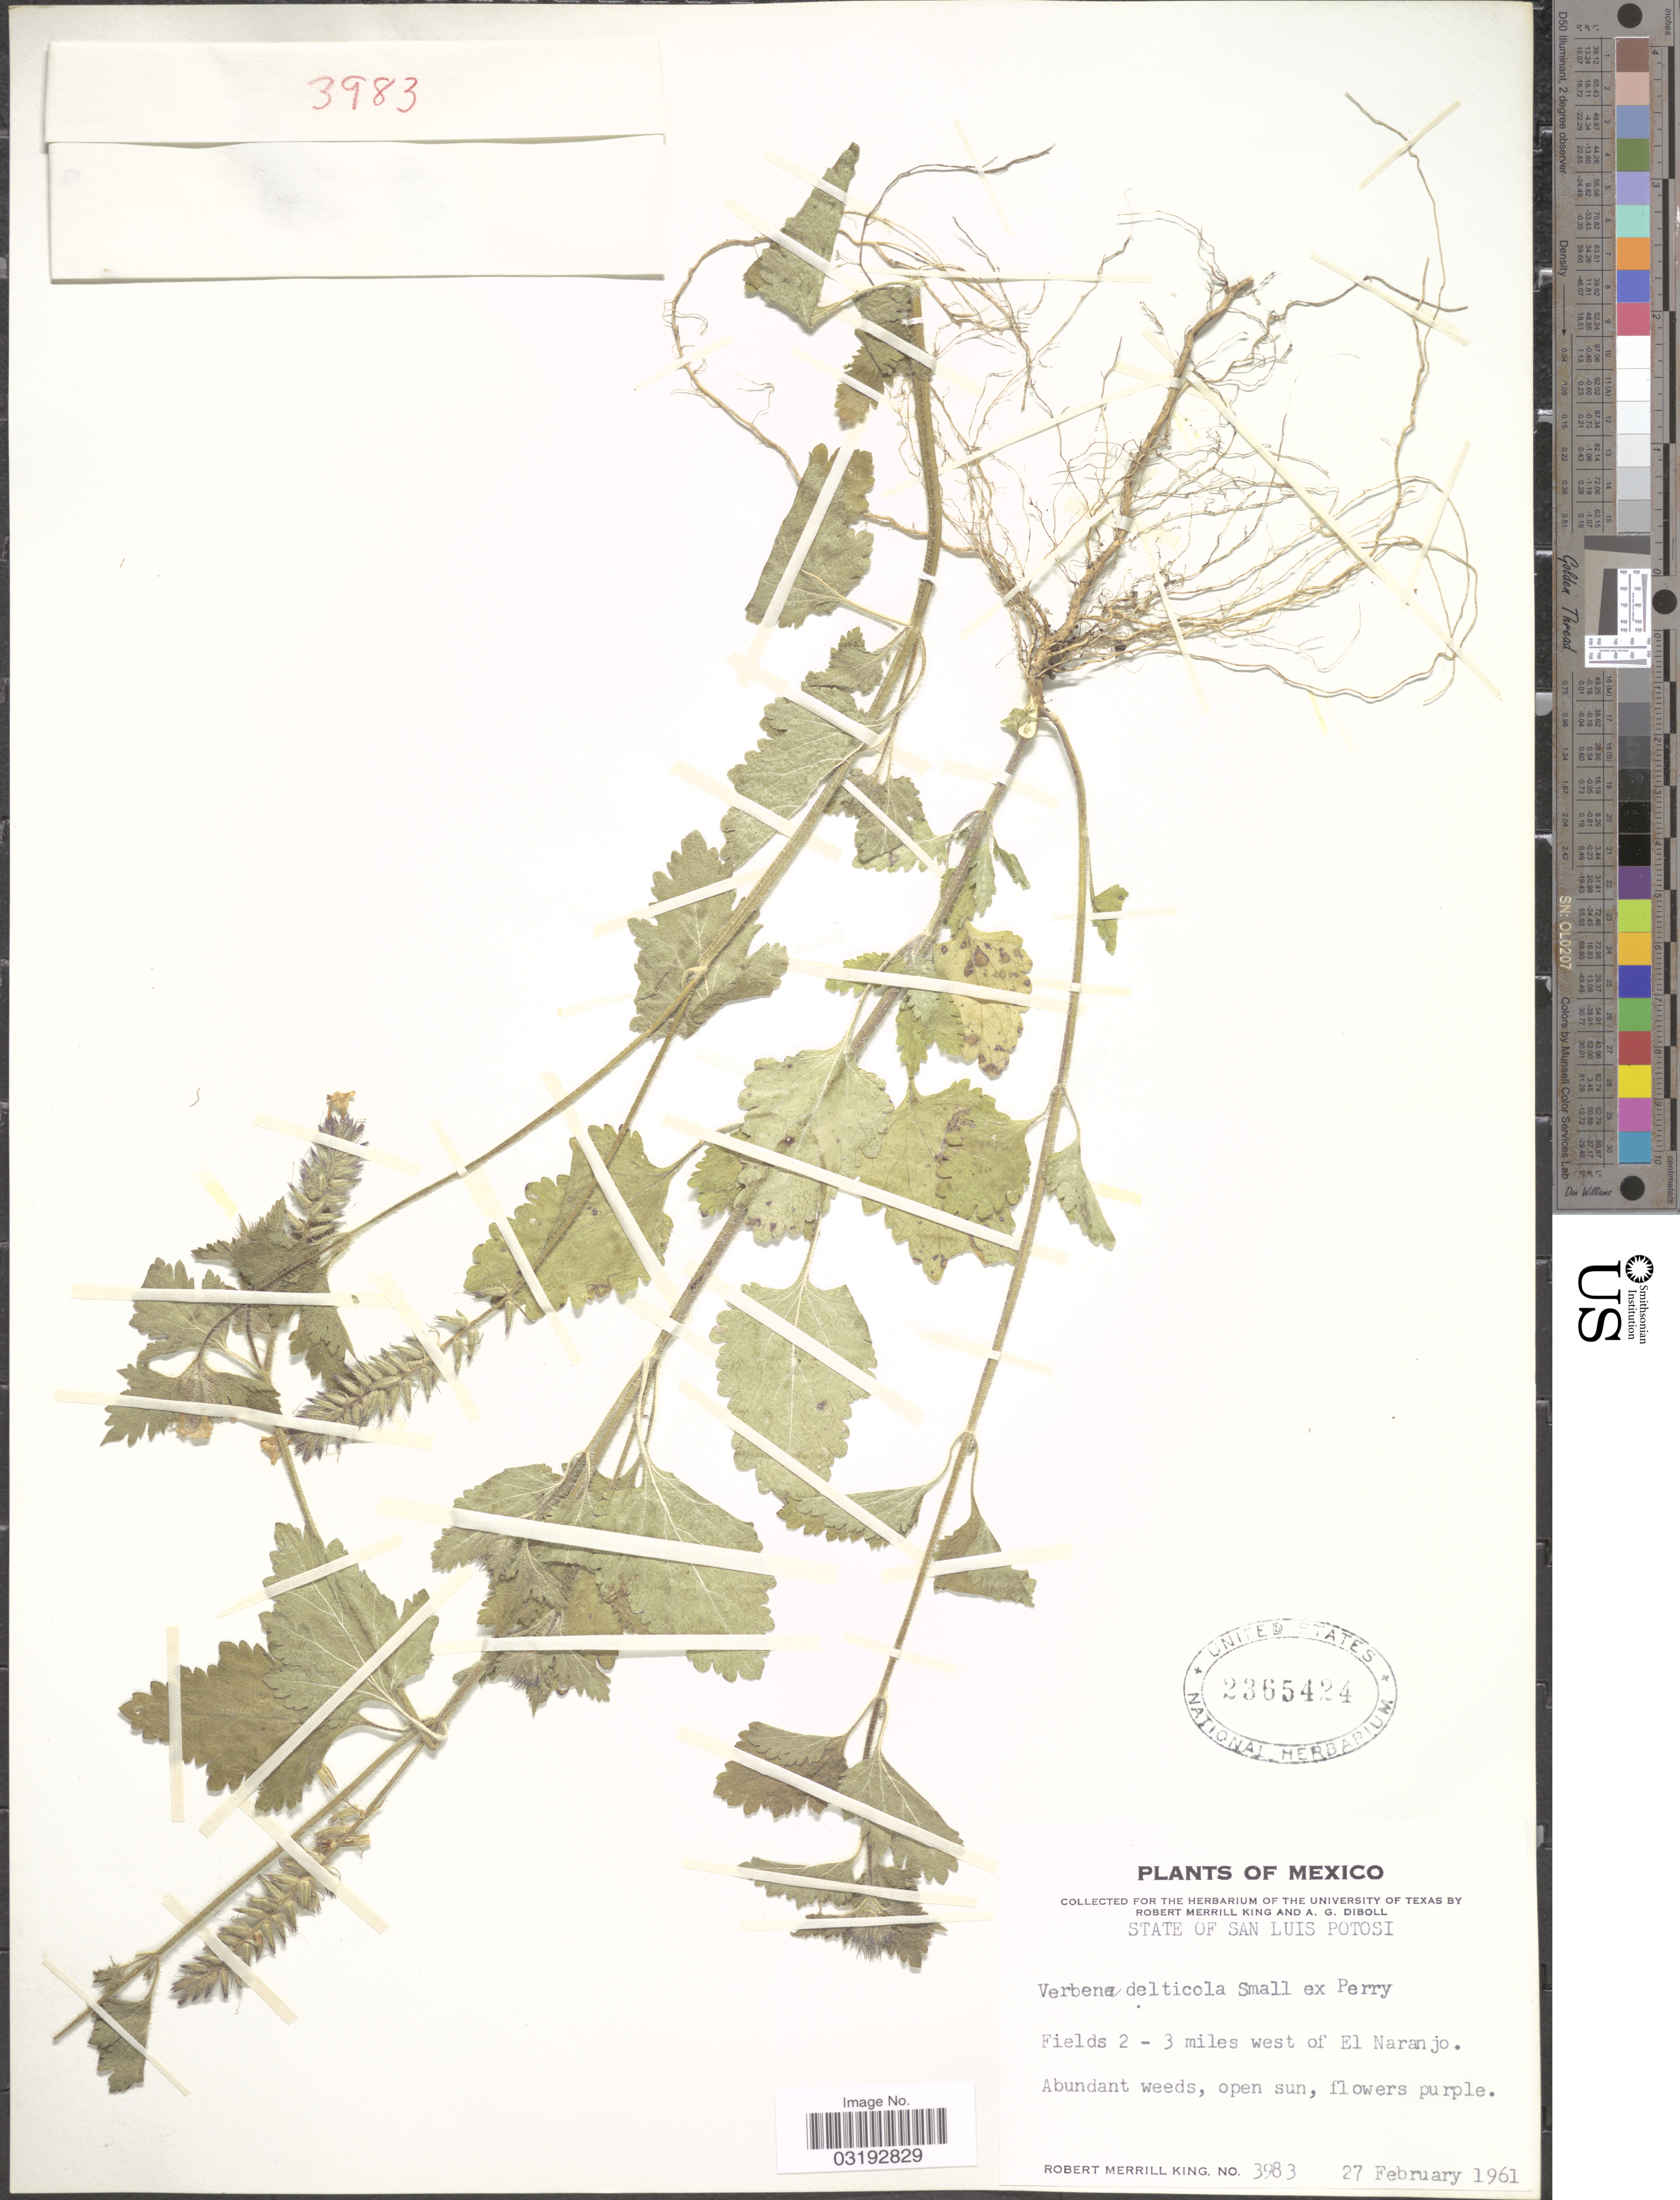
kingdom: Plantae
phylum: Tracheophyta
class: Magnoliopsida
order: Lamiales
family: Verbenaceae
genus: Verbena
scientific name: Verbena delticola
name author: Small ex Perry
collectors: R. M. King & A. Diboll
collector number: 3983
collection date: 1961-02-27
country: Mexico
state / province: San Luis Potosí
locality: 2 - 3 miles west of El Naranjo.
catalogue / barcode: US 2365424